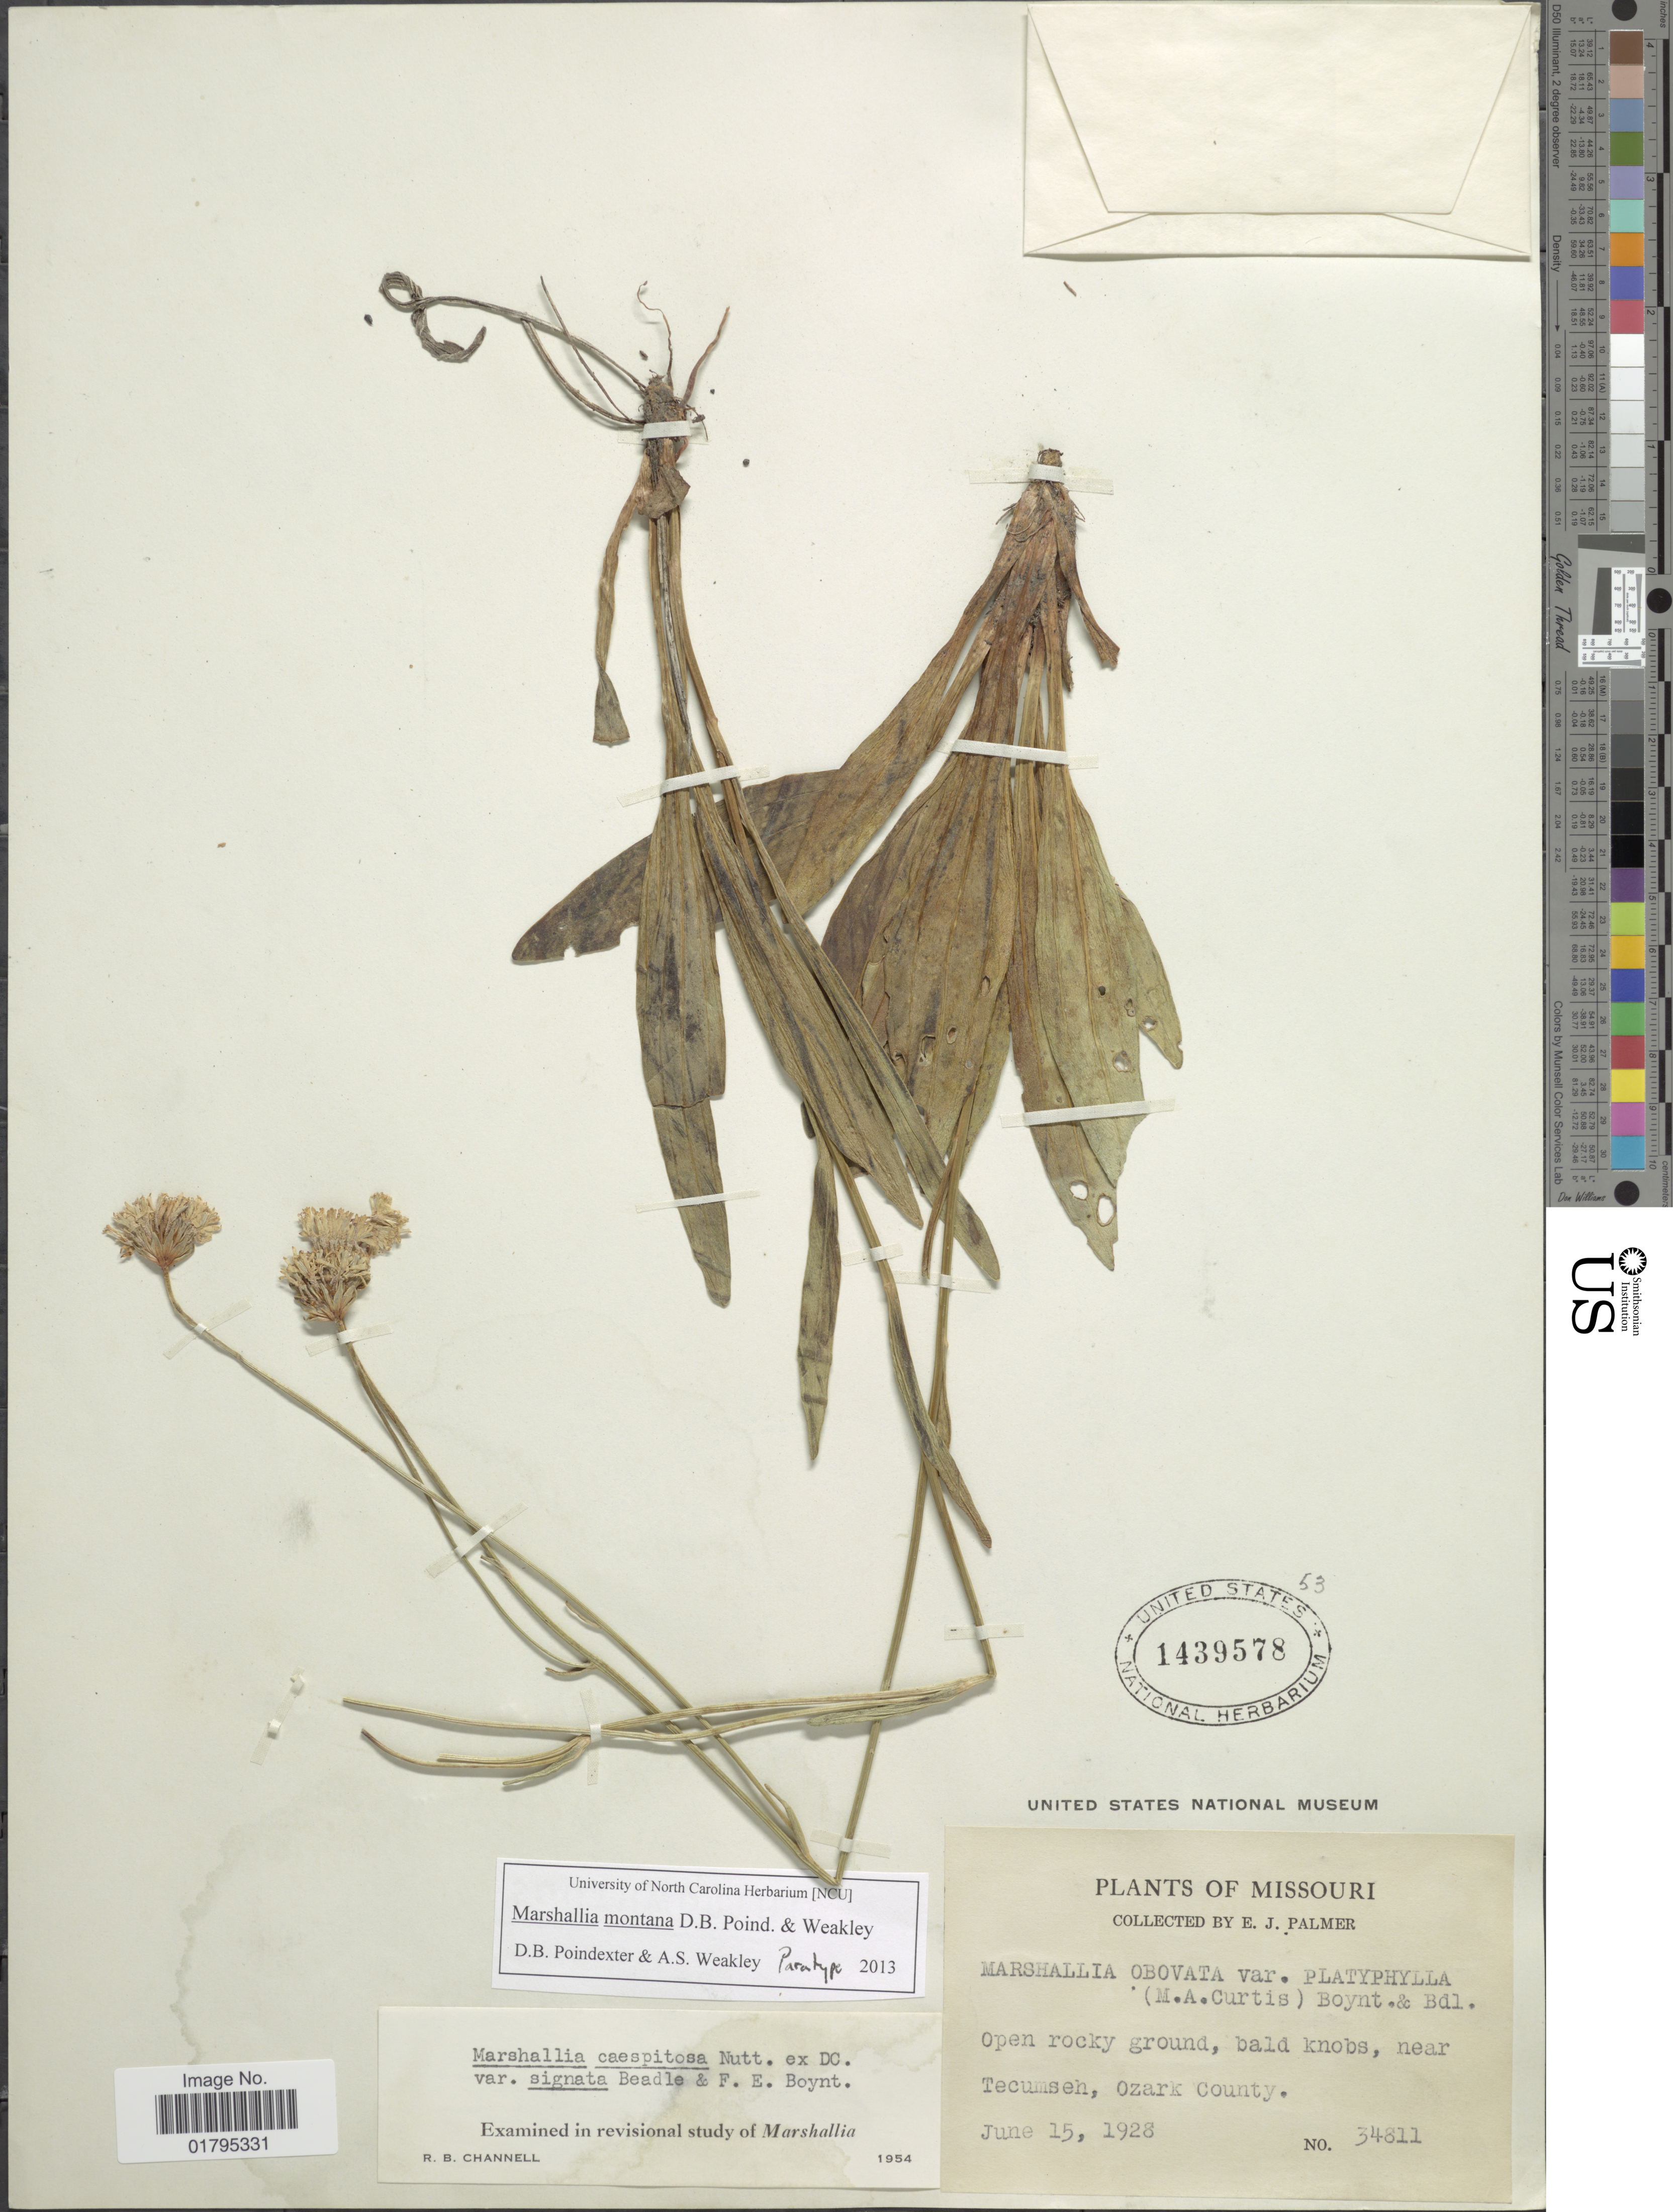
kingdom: Plantae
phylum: Tracheophyta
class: Magnoliopsida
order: Asterales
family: Asteraceae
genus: Marshallia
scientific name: Marshallia montana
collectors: E. J. Palmer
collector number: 34811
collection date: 1928-06-15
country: United States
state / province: Missouri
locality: Near Tecumseh, Ozark County.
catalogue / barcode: US 1439578